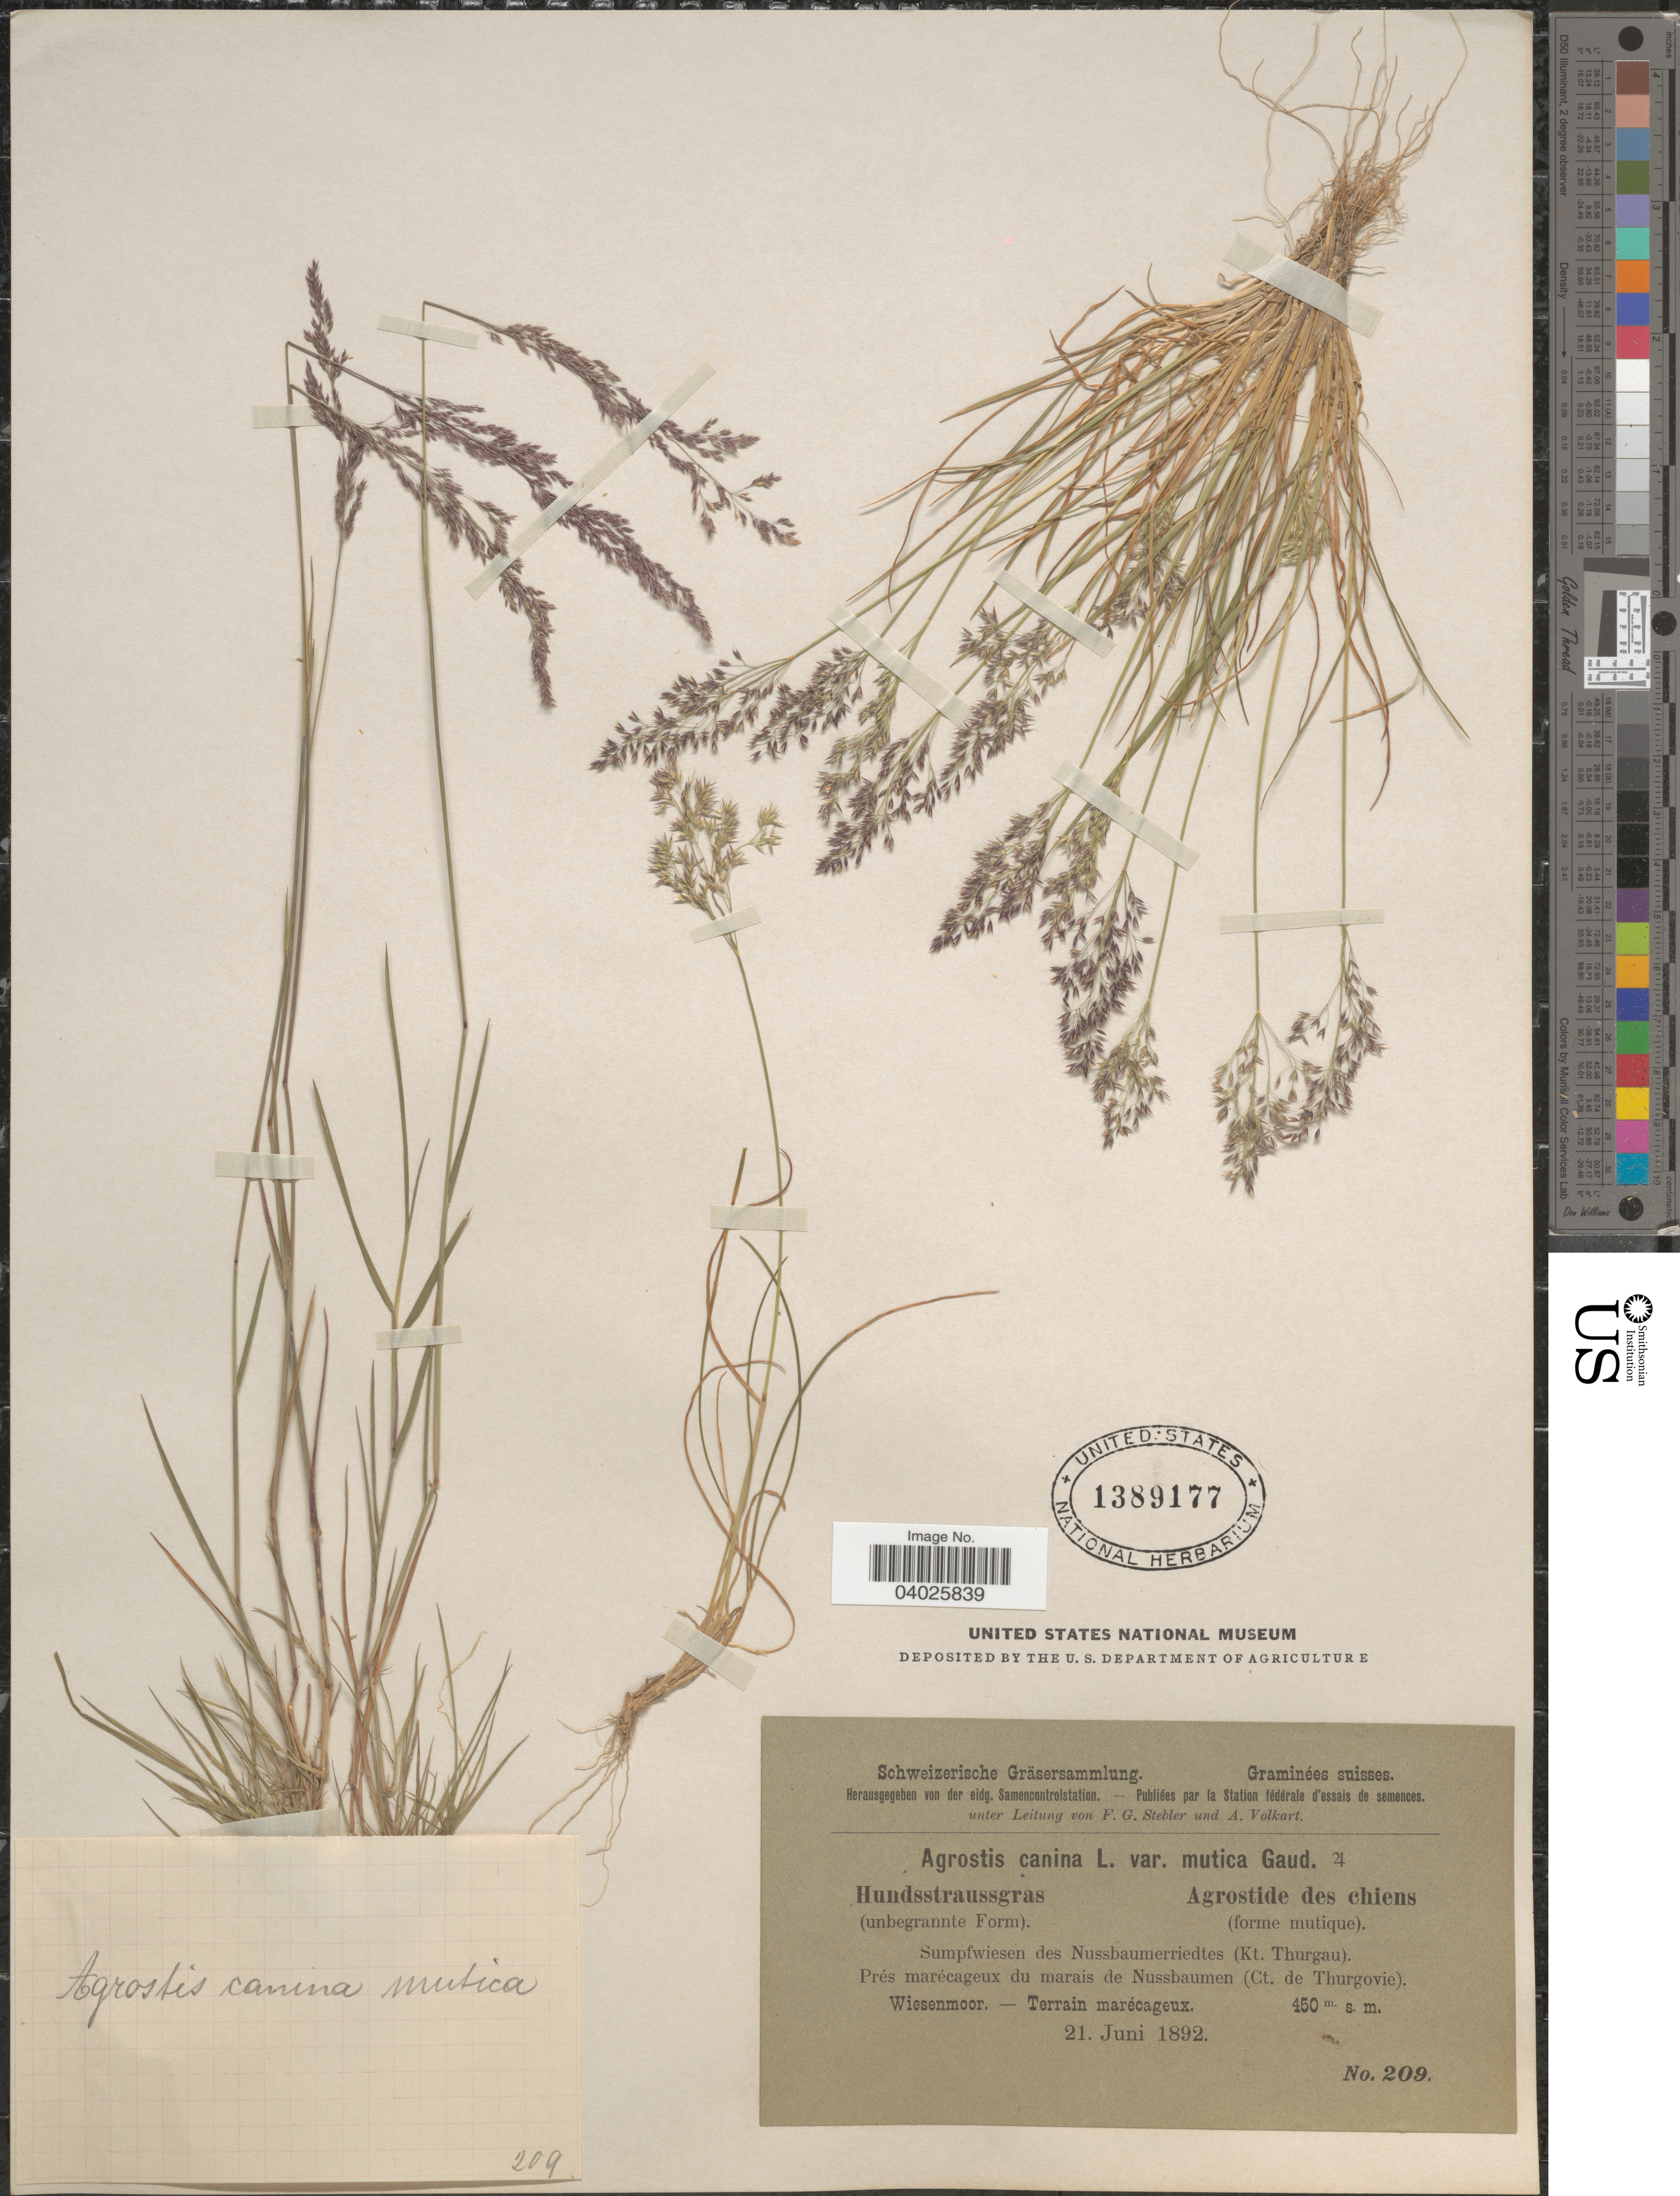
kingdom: Plantae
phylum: Tracheophyta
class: Liliopsida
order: Poales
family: Poaceae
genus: Agrostis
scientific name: Agrostis rupestris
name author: All.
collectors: Stebler, F.G. & A. Volkart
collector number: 209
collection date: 1892-06-21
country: Switzerland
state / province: Thurgau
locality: Sumpfwiesen des Nussbaumerriedtes (Kt. Thurgau). Prés marécageux du marais de Nussbaumen (Ct. de Thurgovie). Wiesenmoor. - Terrain marécageux.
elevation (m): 450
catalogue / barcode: US 1389177